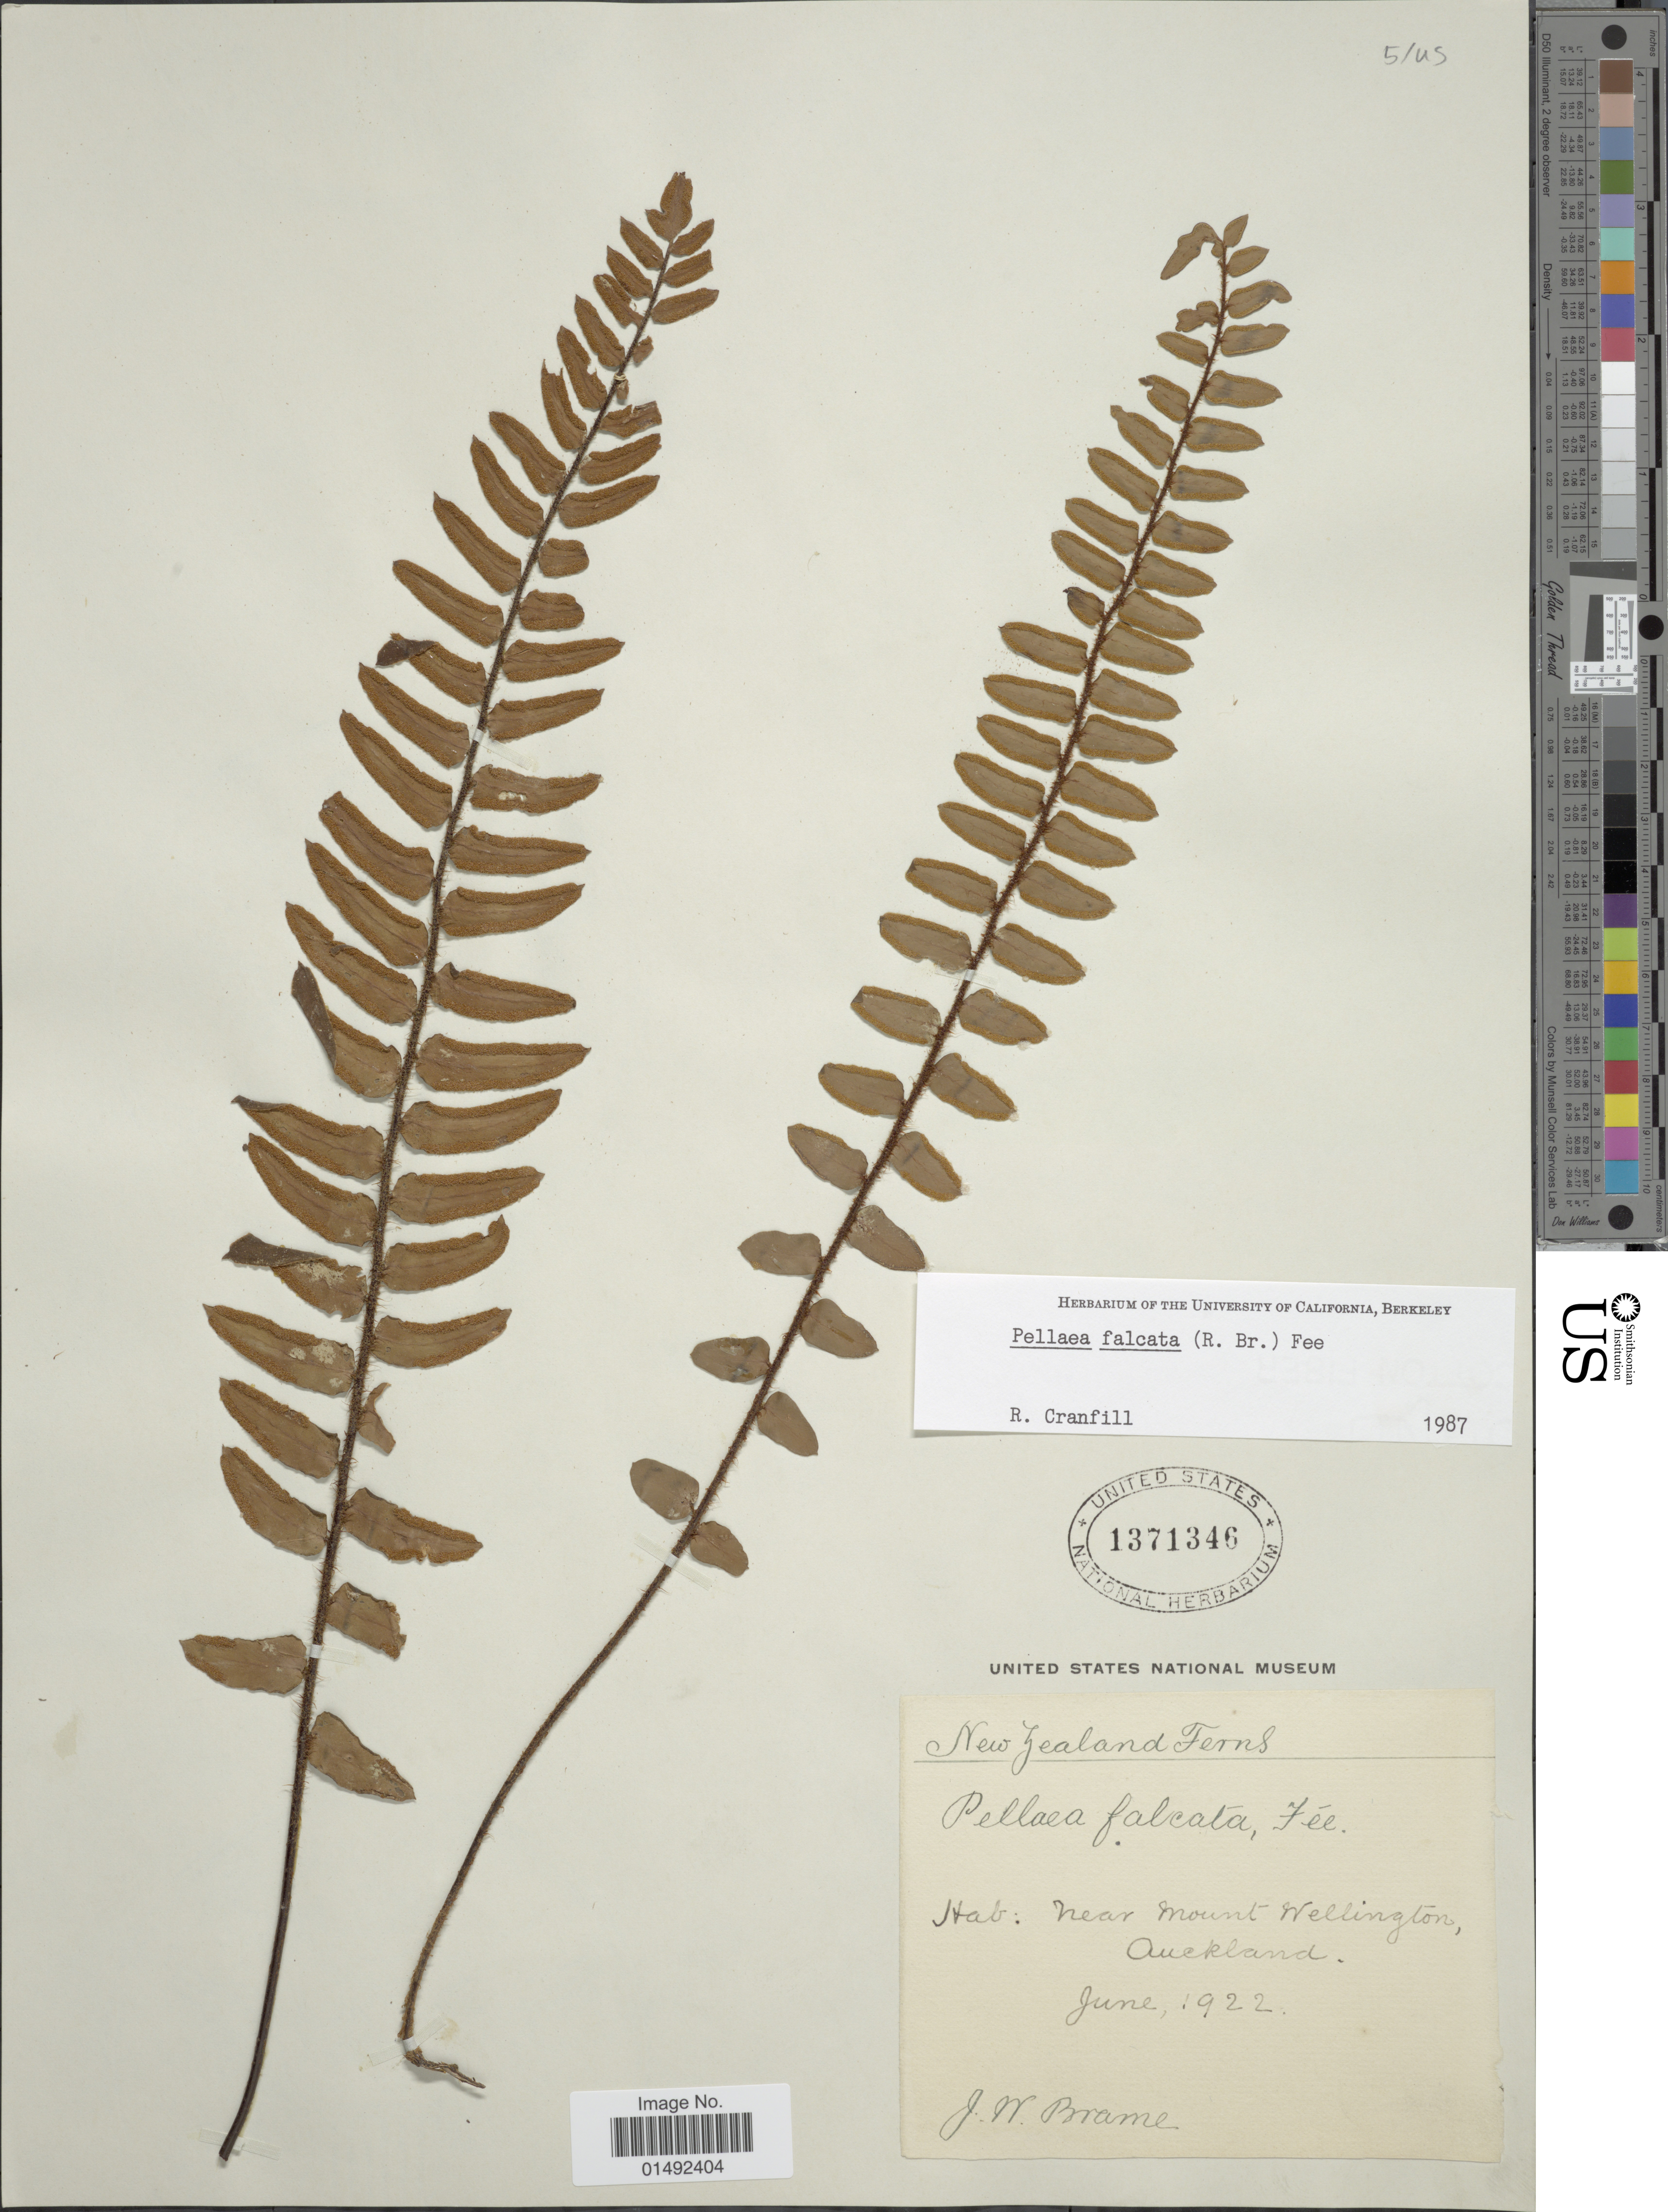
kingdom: Plantae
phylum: Tracheophyta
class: Polypodiopsida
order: Polypodiales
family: Pteridaceae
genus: Pellaea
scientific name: Pellaea falcata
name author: Fée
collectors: J. Brame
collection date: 1922-06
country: New Zealand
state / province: Auckland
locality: Near Mount Wellington, Auckland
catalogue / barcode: US 1371346